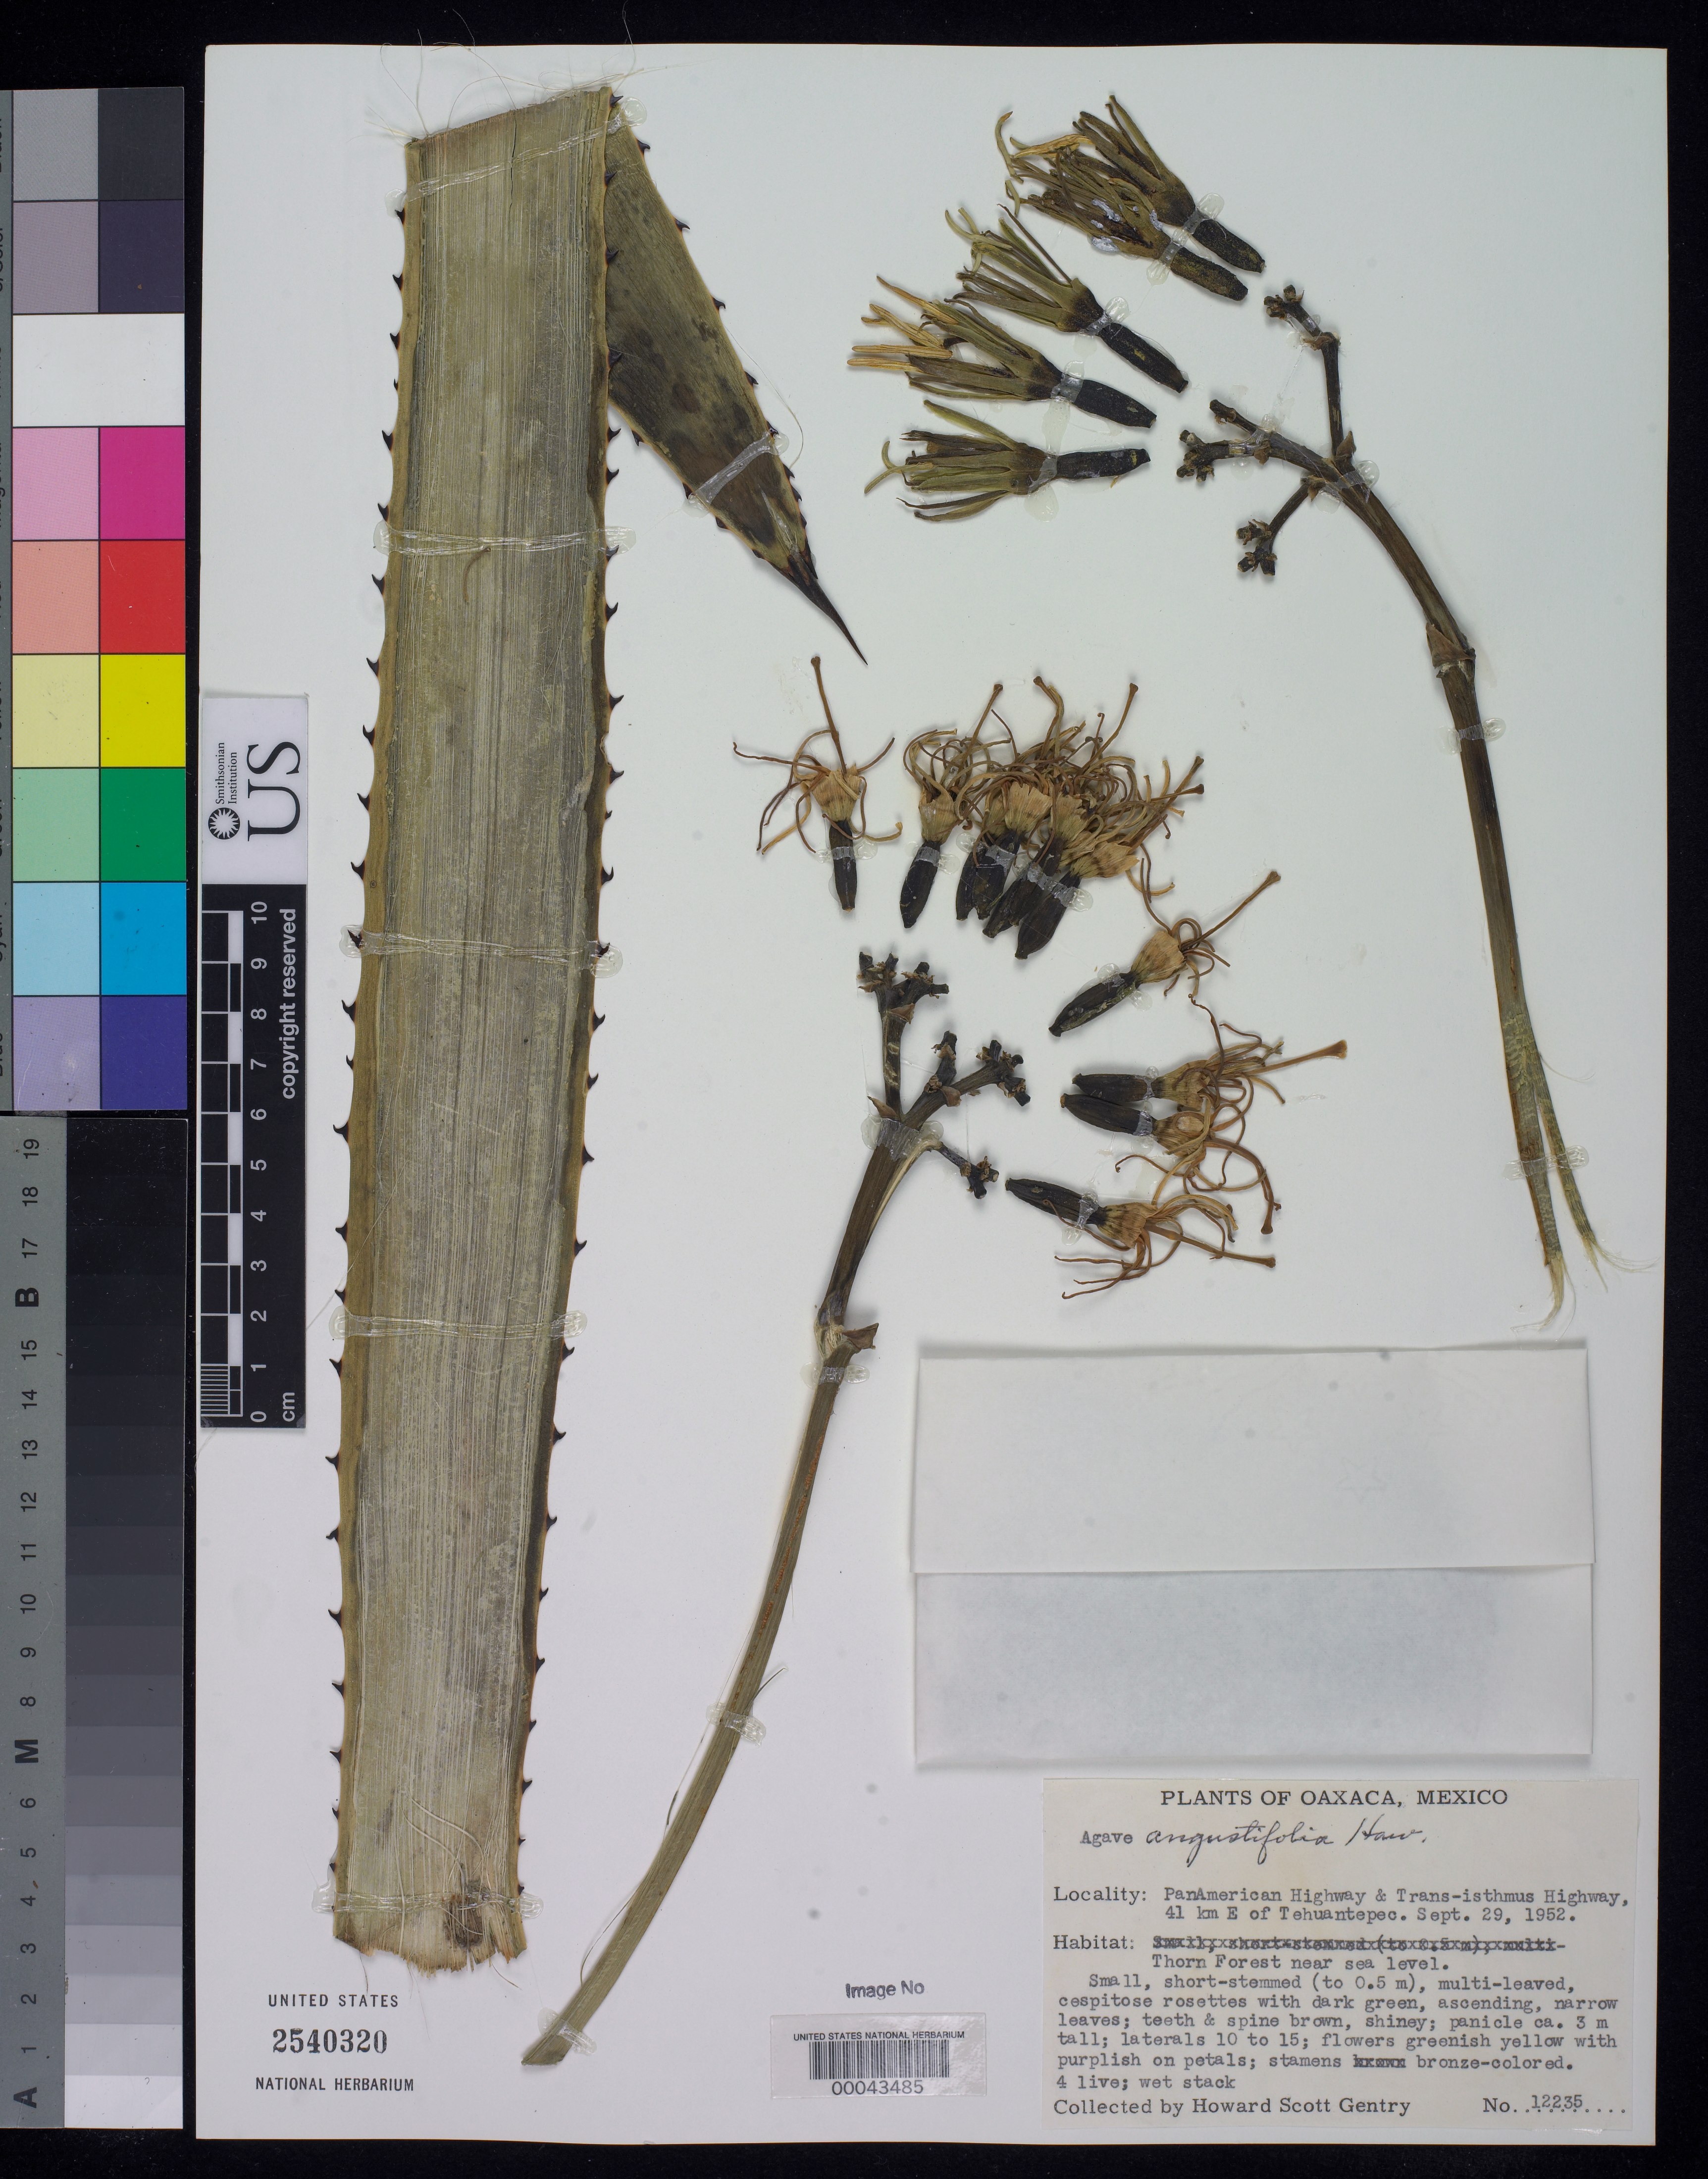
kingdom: Plantae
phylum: Tracheophyta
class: Liliopsida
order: Asparagales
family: Asparagaceae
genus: Agave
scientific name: Agave angustifolia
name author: Haw.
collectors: H. S. Gentry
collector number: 12235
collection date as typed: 29 Sep 1952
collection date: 1952-09-29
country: Mexico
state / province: Oaxaca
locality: Panamerican highway and trans-isthmus highway, 41 km E of Tehuantepec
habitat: Thorn forest near sea level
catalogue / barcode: US 2540320